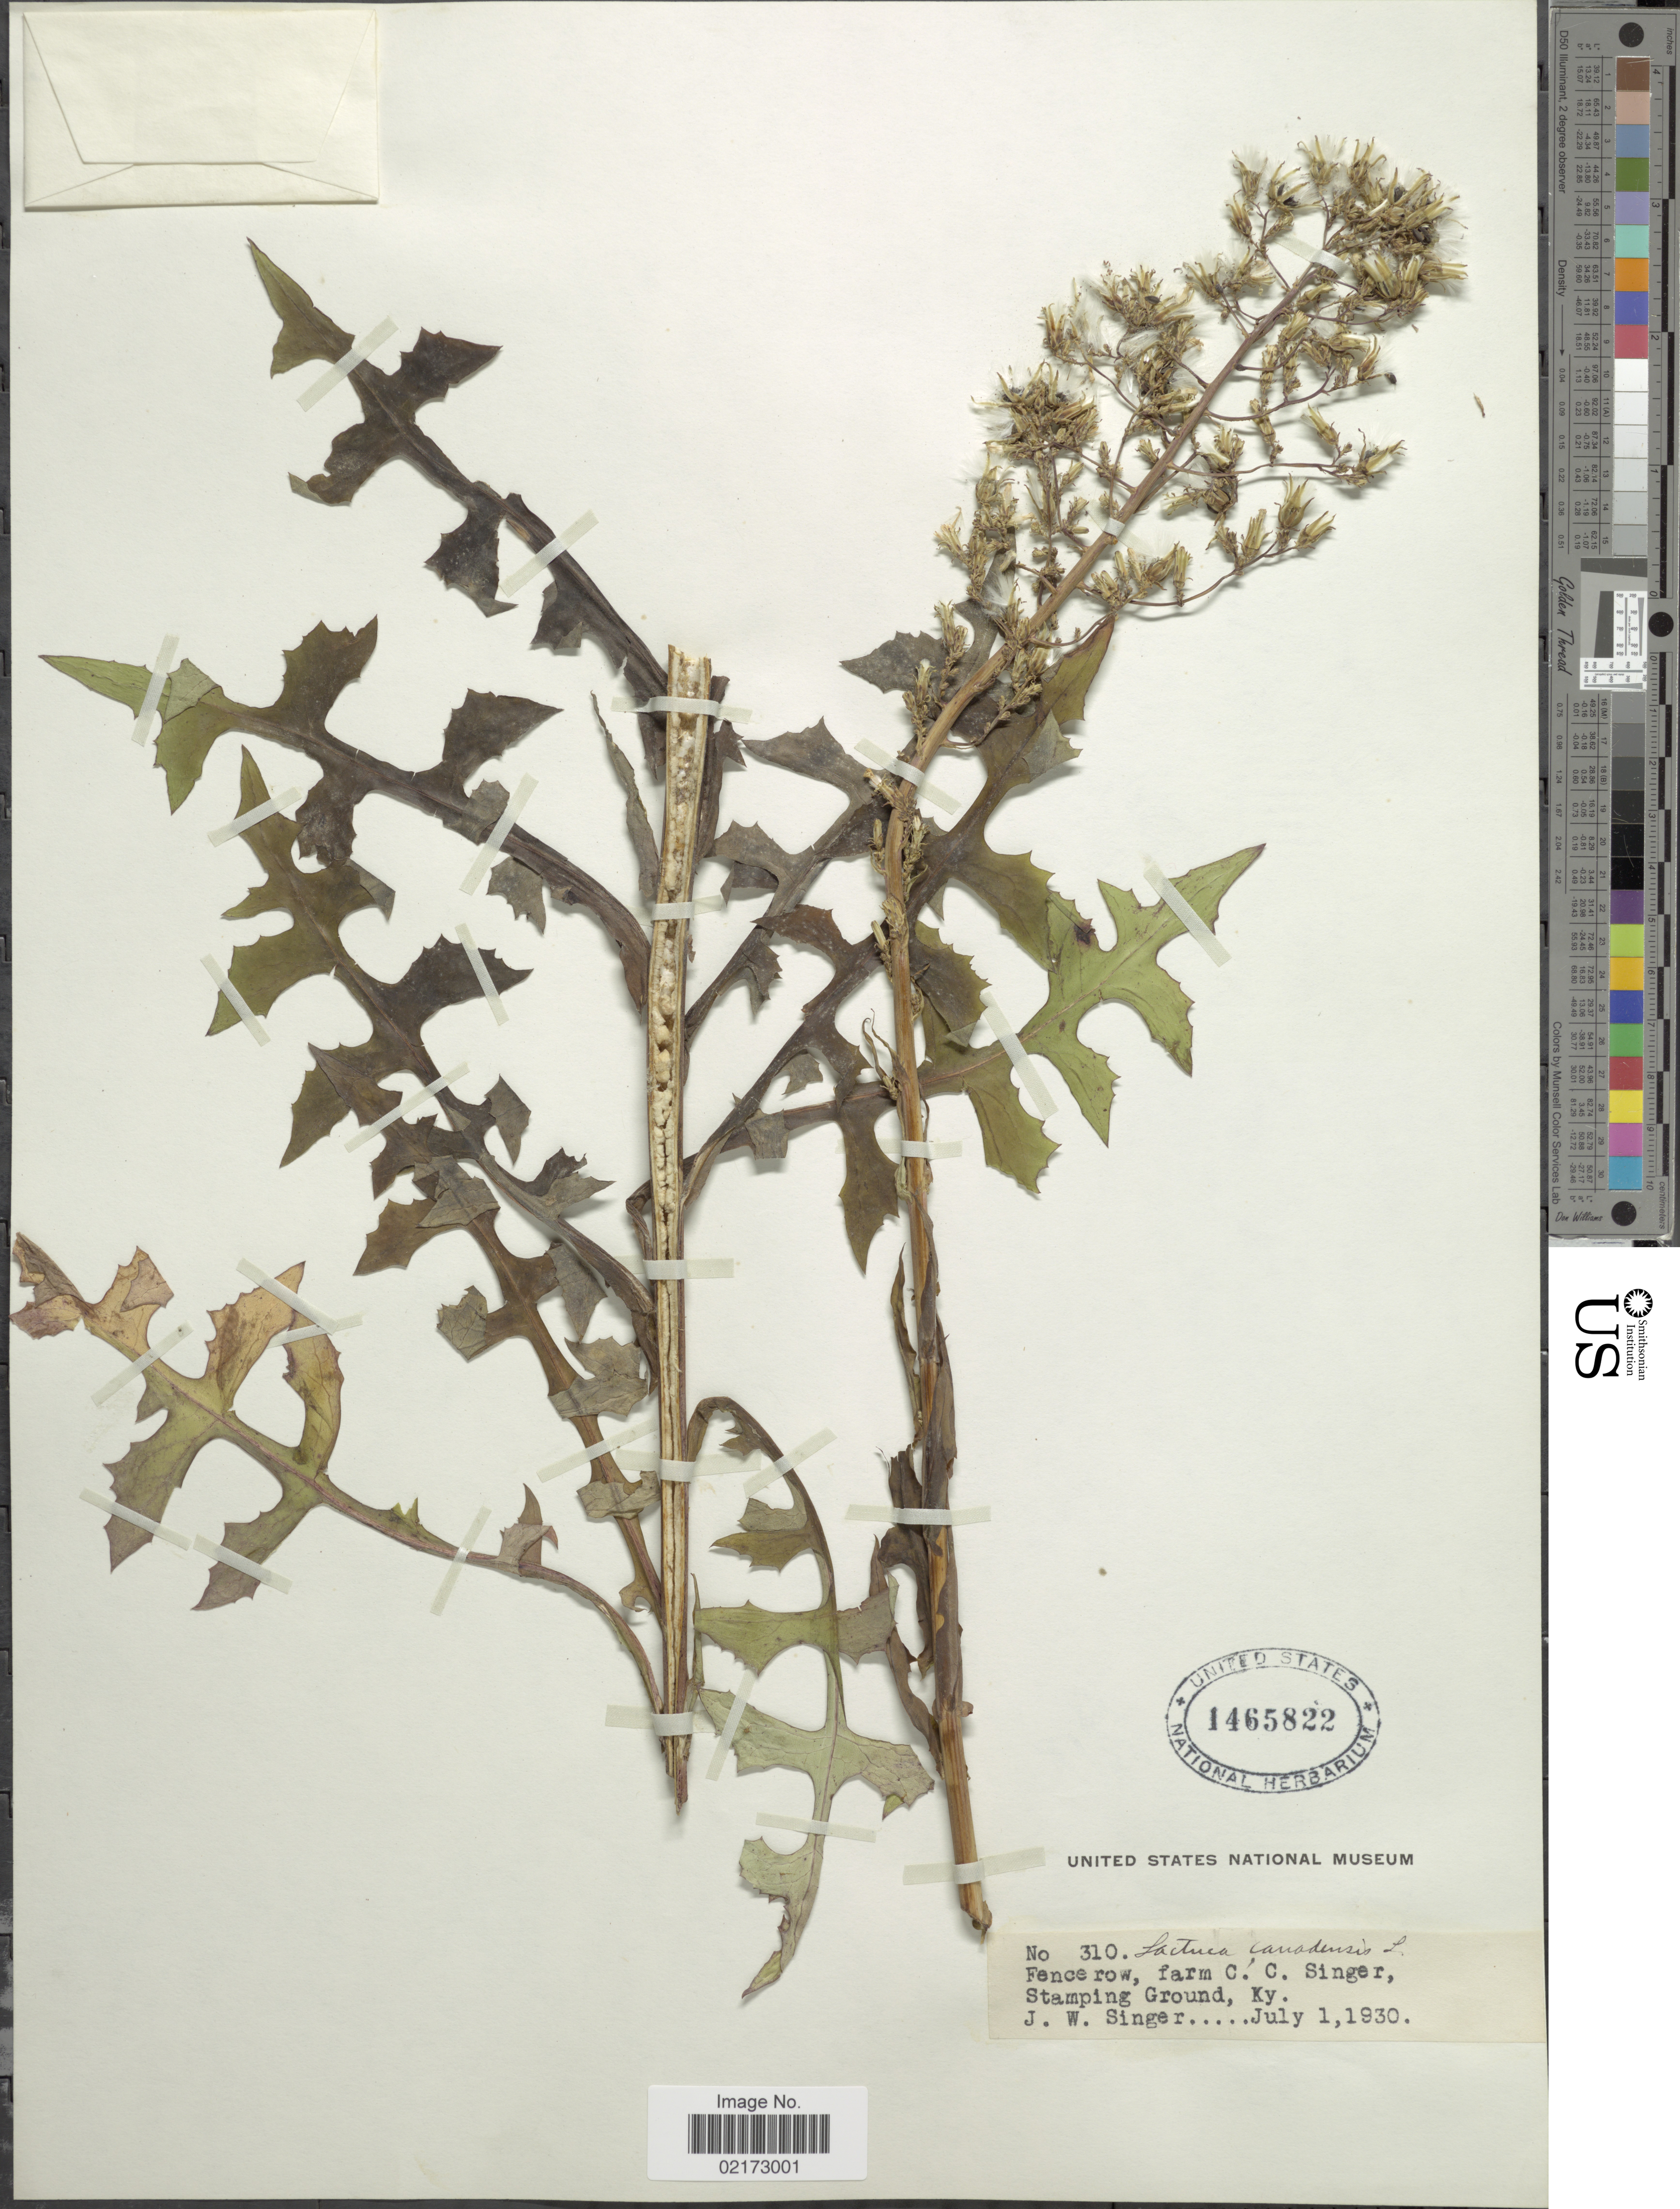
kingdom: Plantae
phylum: Tracheophyta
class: Magnoliopsida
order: Asterales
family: Asteraceae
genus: Lactuca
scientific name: Lactuca canadensis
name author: L.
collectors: J. EW. Singer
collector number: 310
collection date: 1930-07-01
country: United States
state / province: Kentucky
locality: Stamping Ground, Ky.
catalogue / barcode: US 1465822